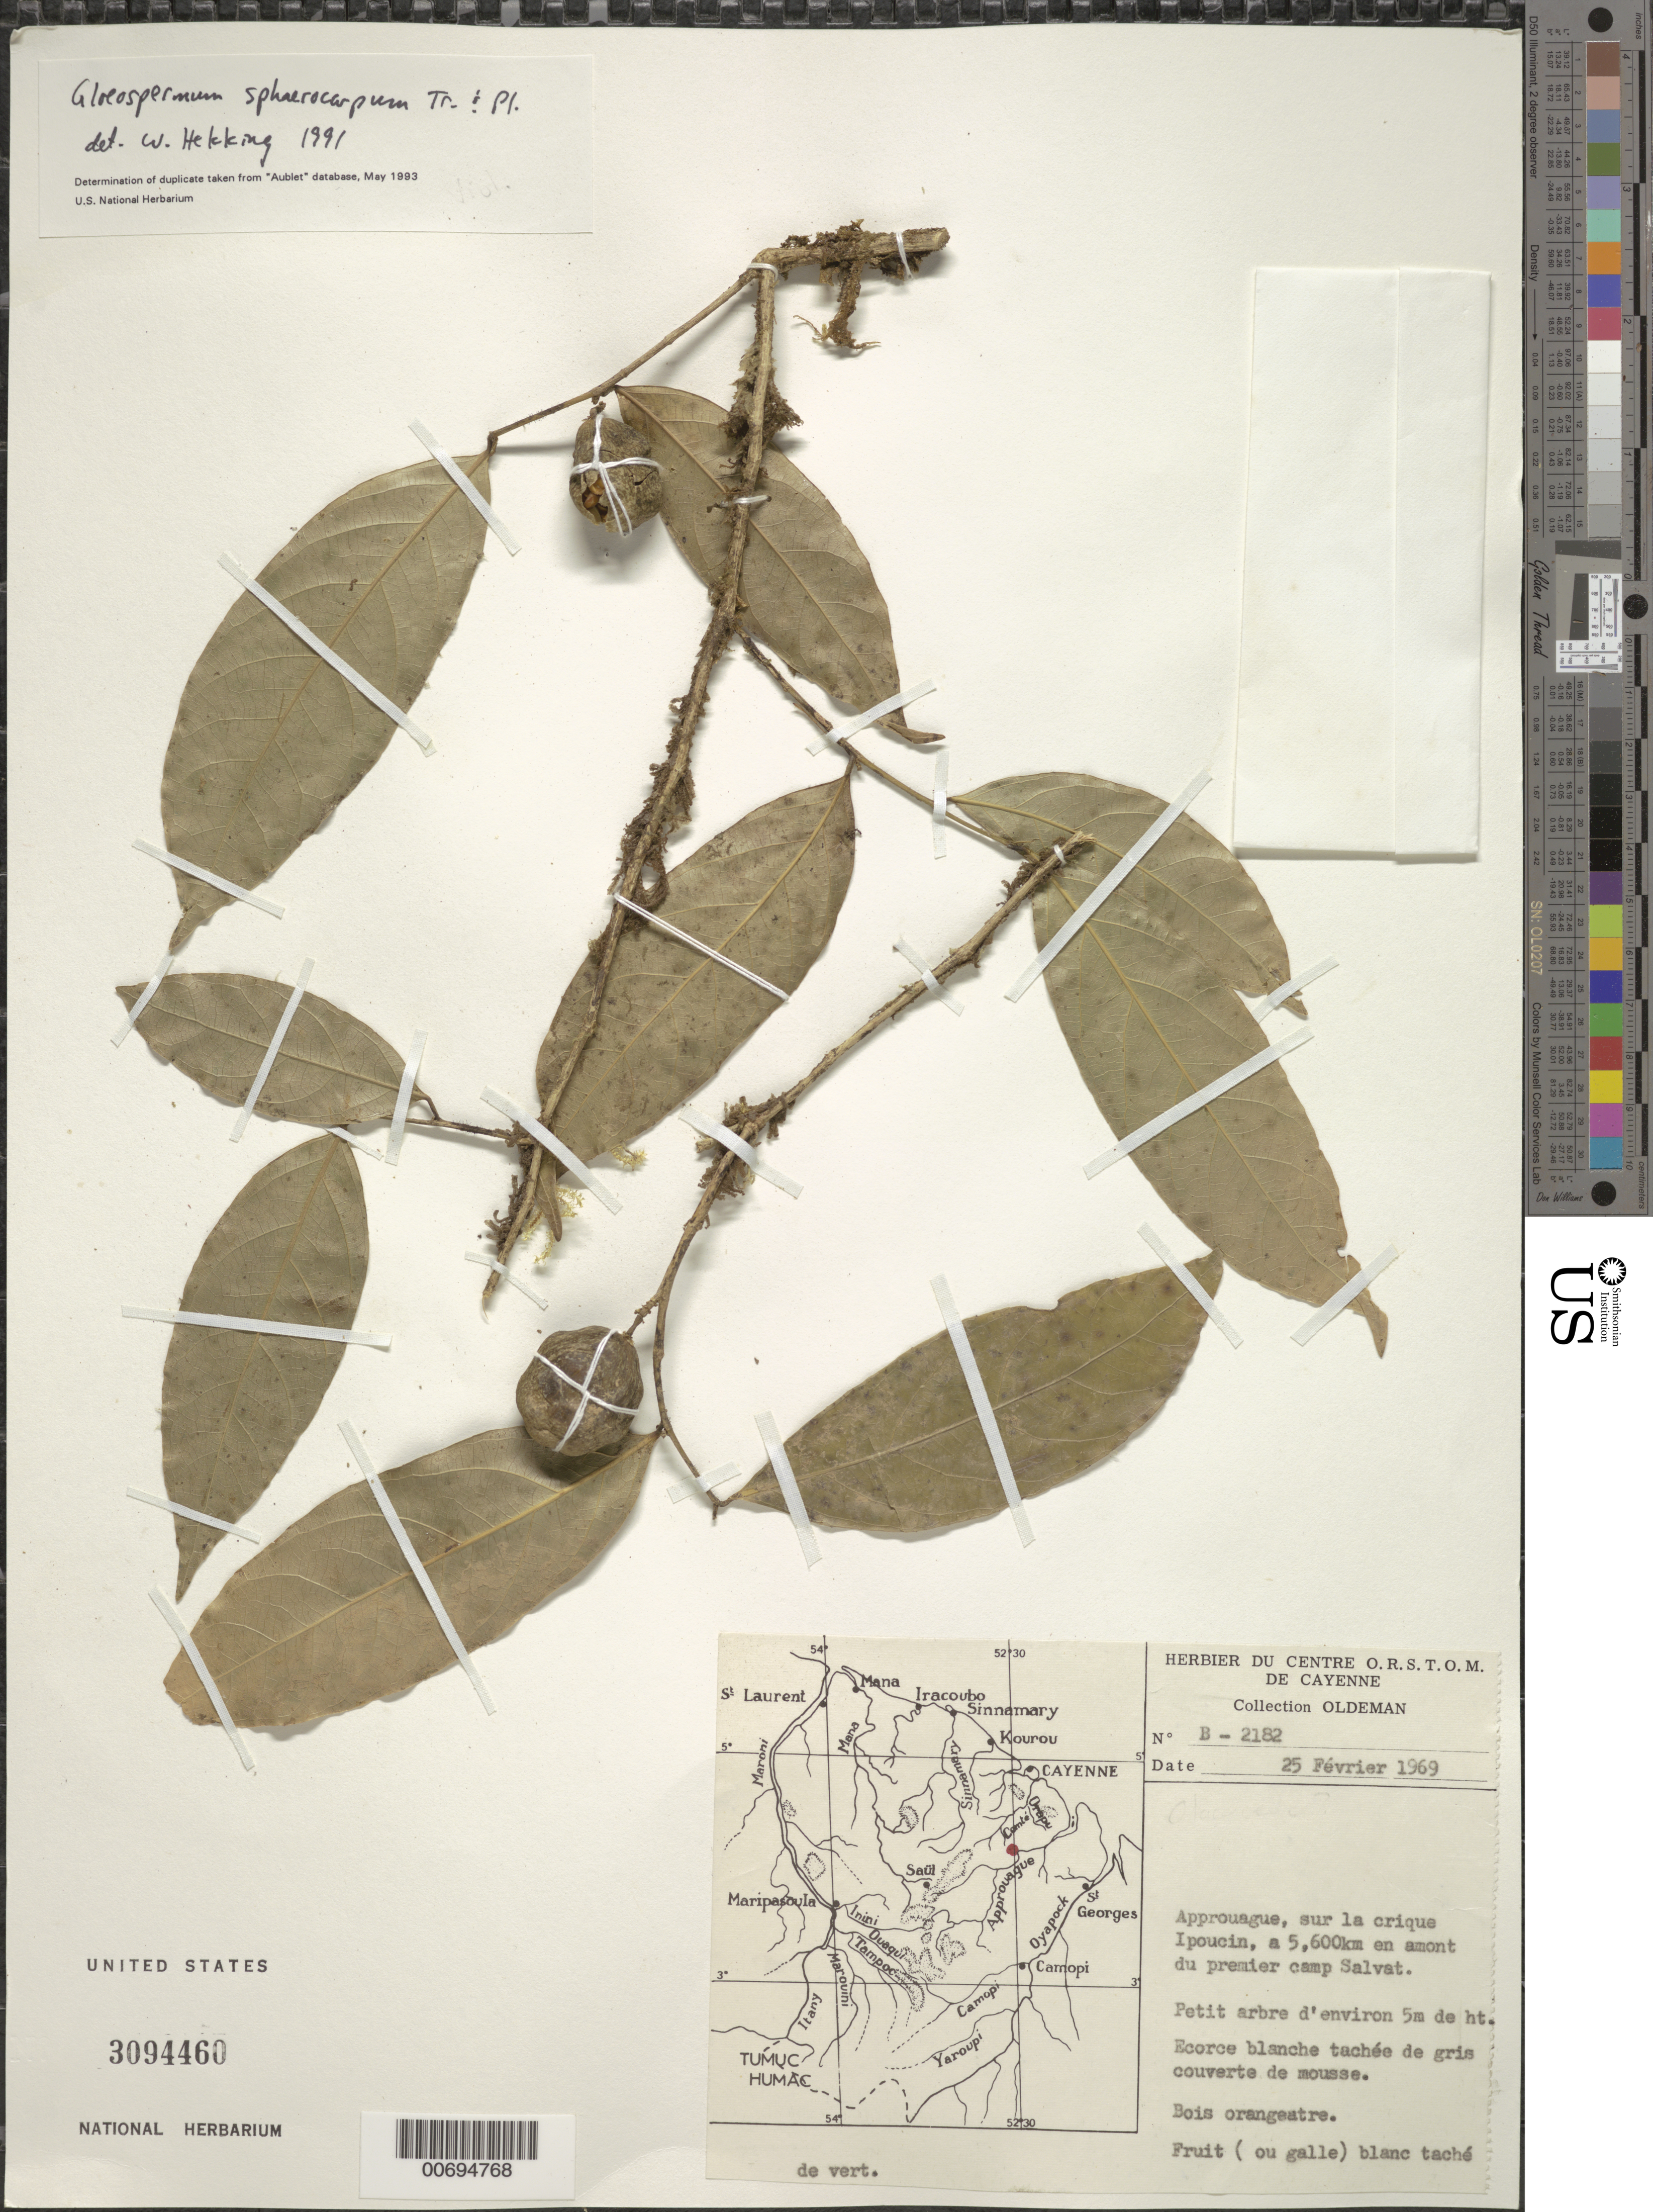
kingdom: Plantae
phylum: Tracheophyta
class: Magnoliopsida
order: Malpighiales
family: Violaceae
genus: Gloeospermum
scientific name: Gloeospermum sphaerocarpum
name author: Triana & Planch.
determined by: Hekking, W. H. A.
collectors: R. Oldeman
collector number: B 2182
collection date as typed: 25-Feb-69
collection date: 1969-02-25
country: French Guiana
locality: Crique Ipoucin, Approuague, a 5.6 km en amont du premier camp Salvat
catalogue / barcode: US 3094460